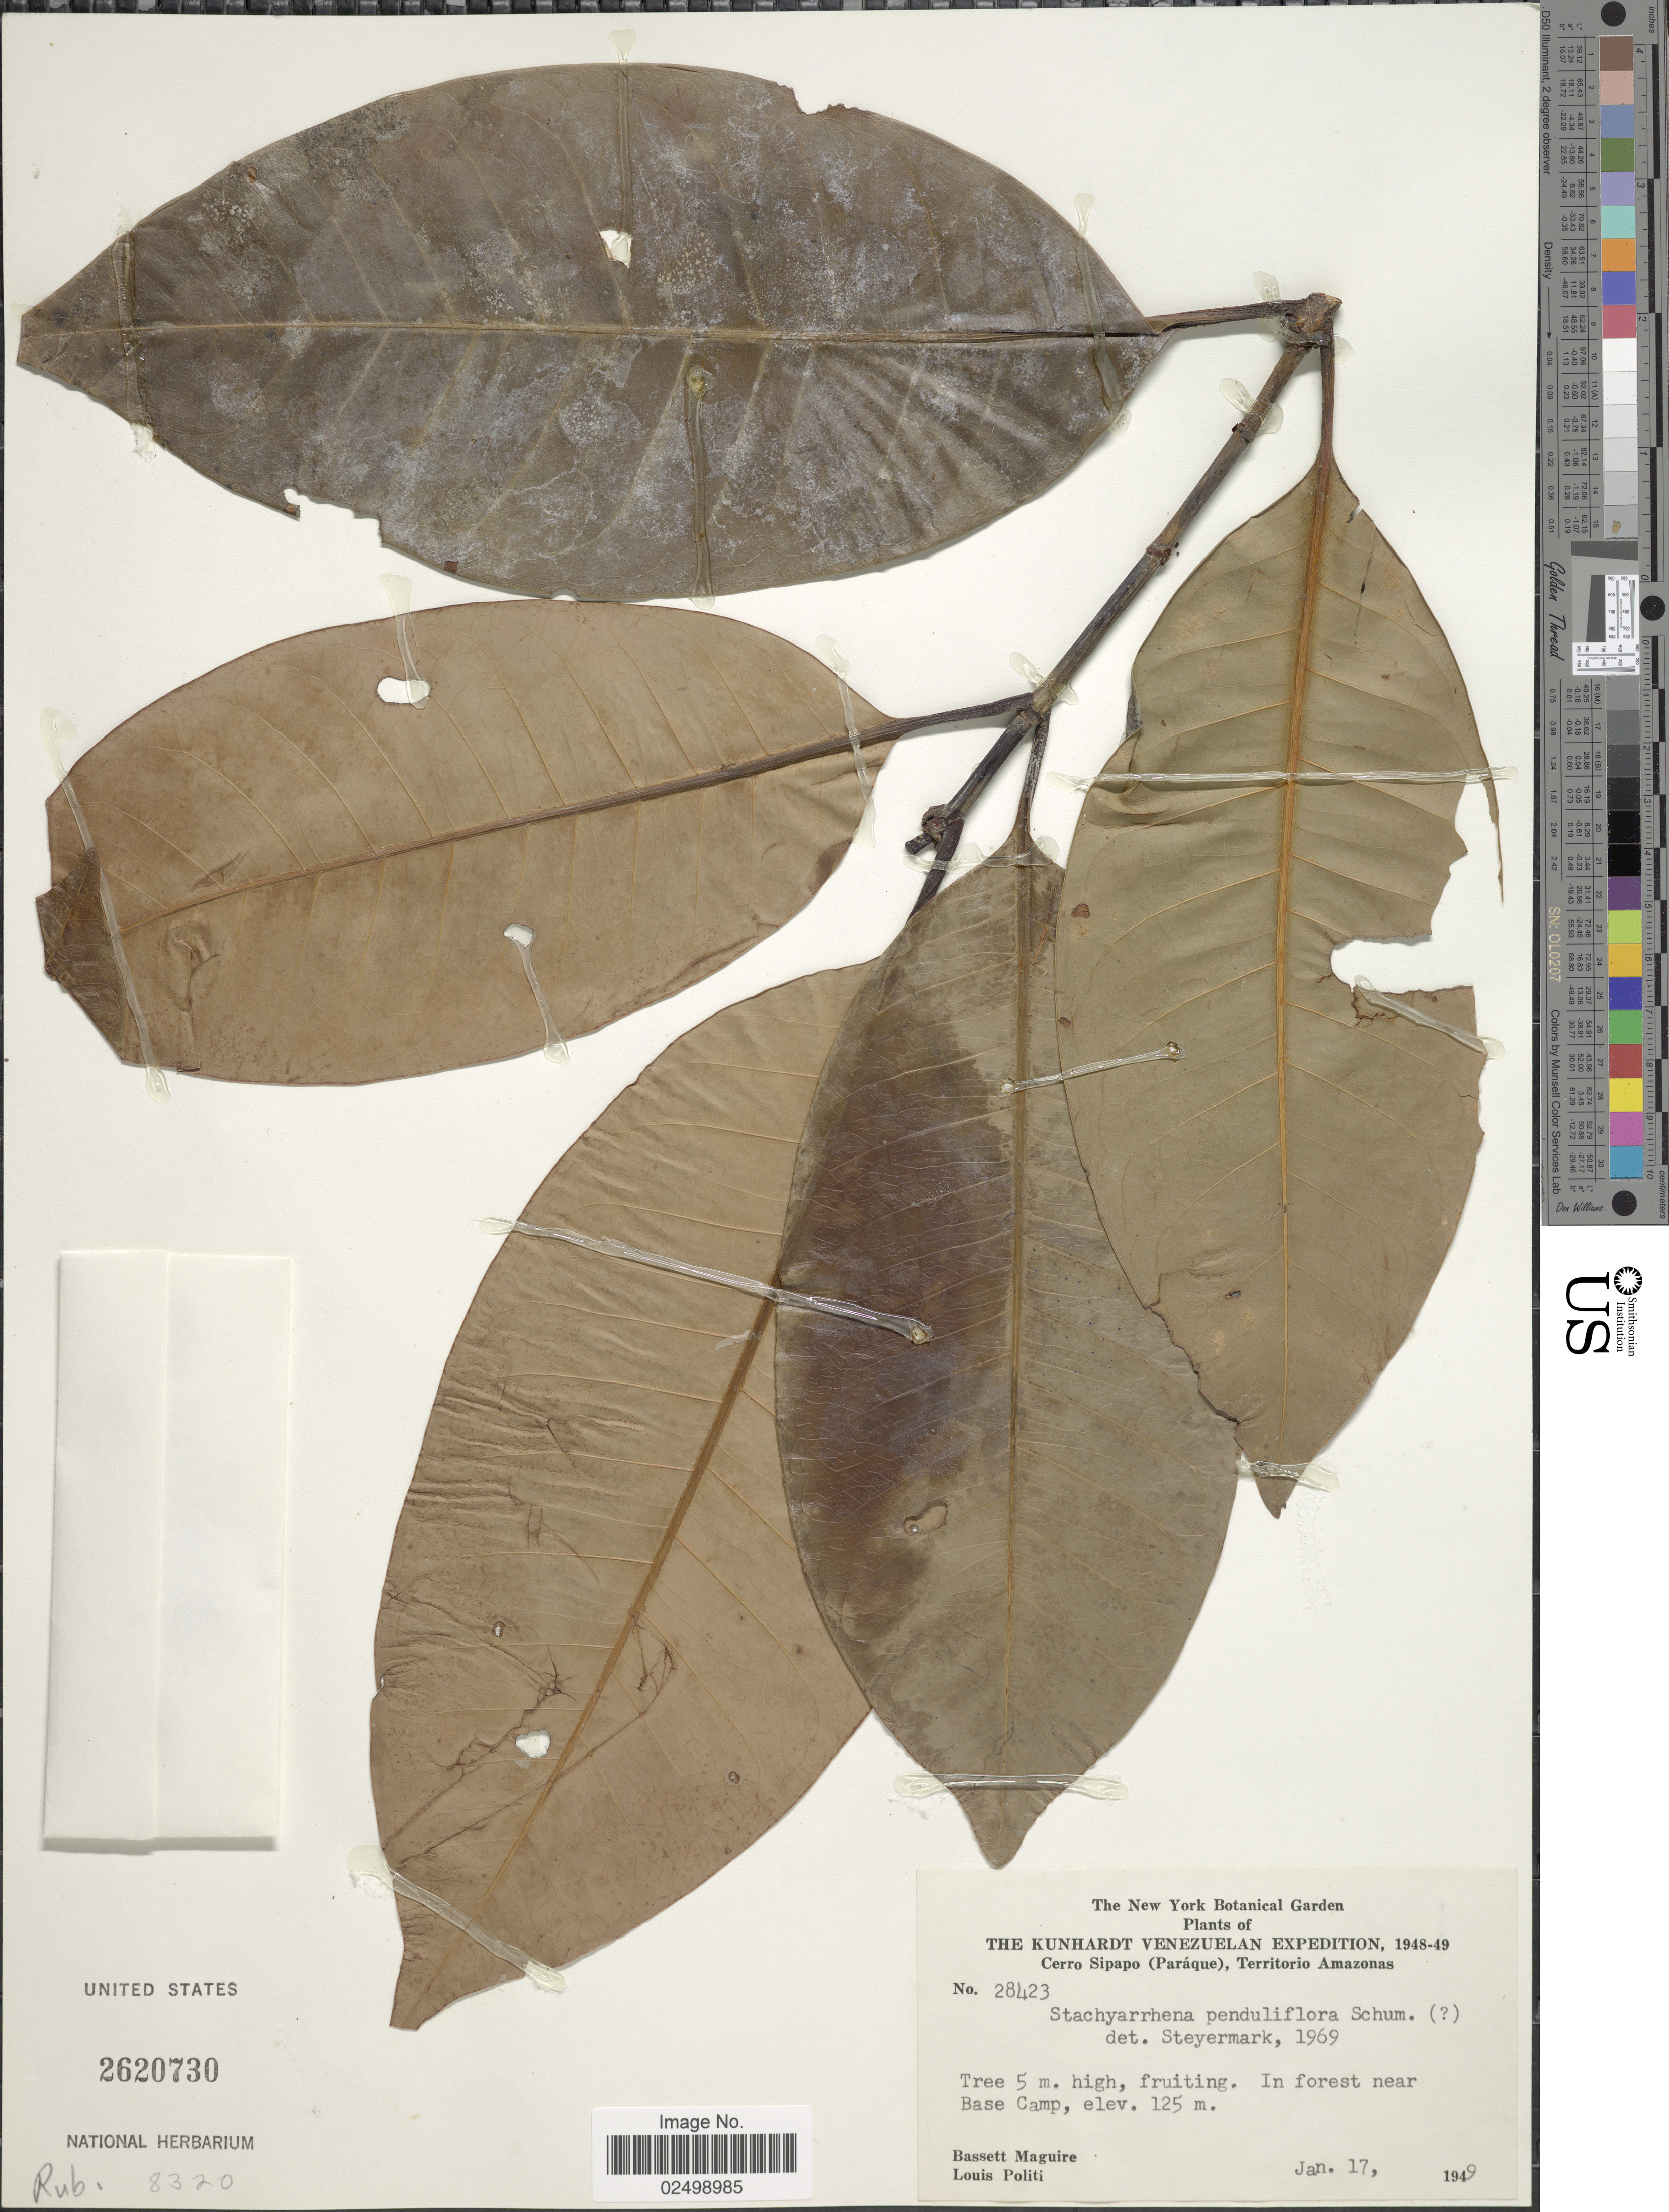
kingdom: Plantae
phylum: Tracheophyta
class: Magnoliopsida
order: Gentianales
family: Rubiaceae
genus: Stachyarrhena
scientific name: Stachyarrhena penduliflora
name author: K. Schum.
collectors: B. Maguire & L. Politi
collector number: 28423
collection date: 1949-01-17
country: Venezuela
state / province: Amazonas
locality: Cerro Sipapo (Paraque), Territorio Amazonas. In forest near Base Camp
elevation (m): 125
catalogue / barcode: US 2620730